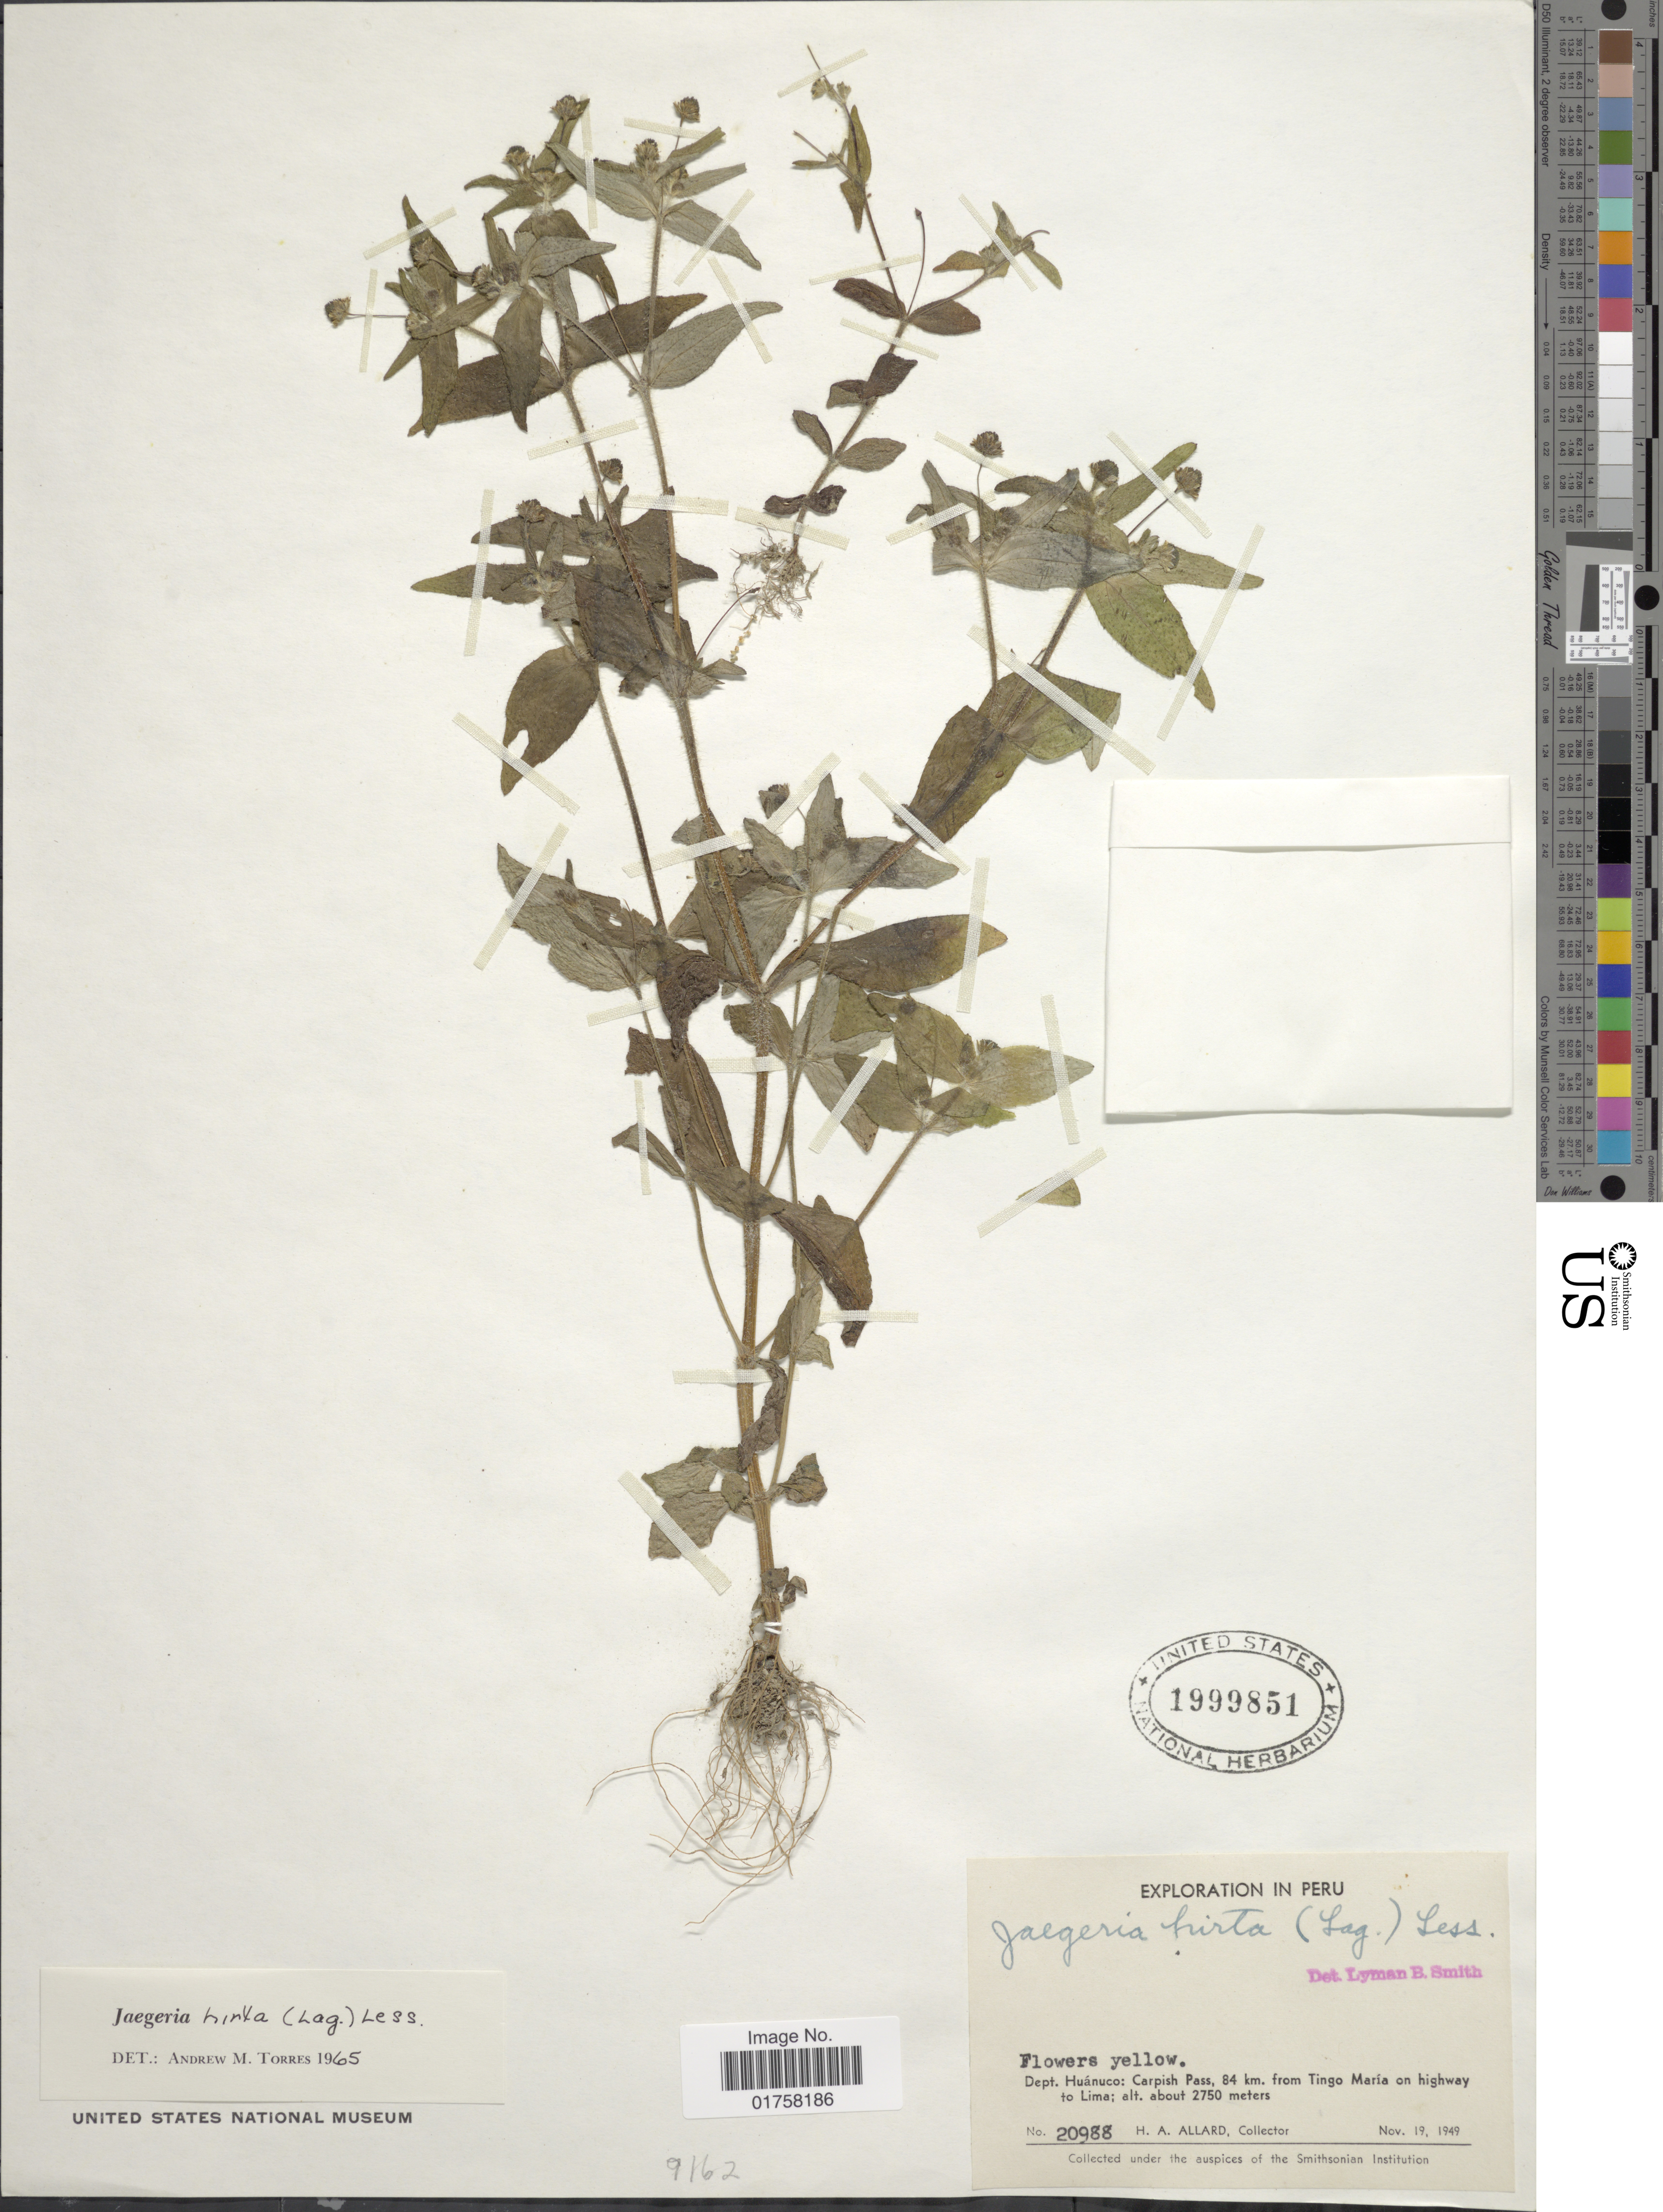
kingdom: Plantae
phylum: Tracheophyta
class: Magnoliopsida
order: Asterales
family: Asteraceae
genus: Jaegeria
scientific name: Jaegeria hirta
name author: (Lag.) Less.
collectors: H. A. Allard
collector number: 20988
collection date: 1949-11-19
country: Peru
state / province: Huánuco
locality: Carpish Pass, 84 km. from Tingo María on highway to Lima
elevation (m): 2750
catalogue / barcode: US 1999851